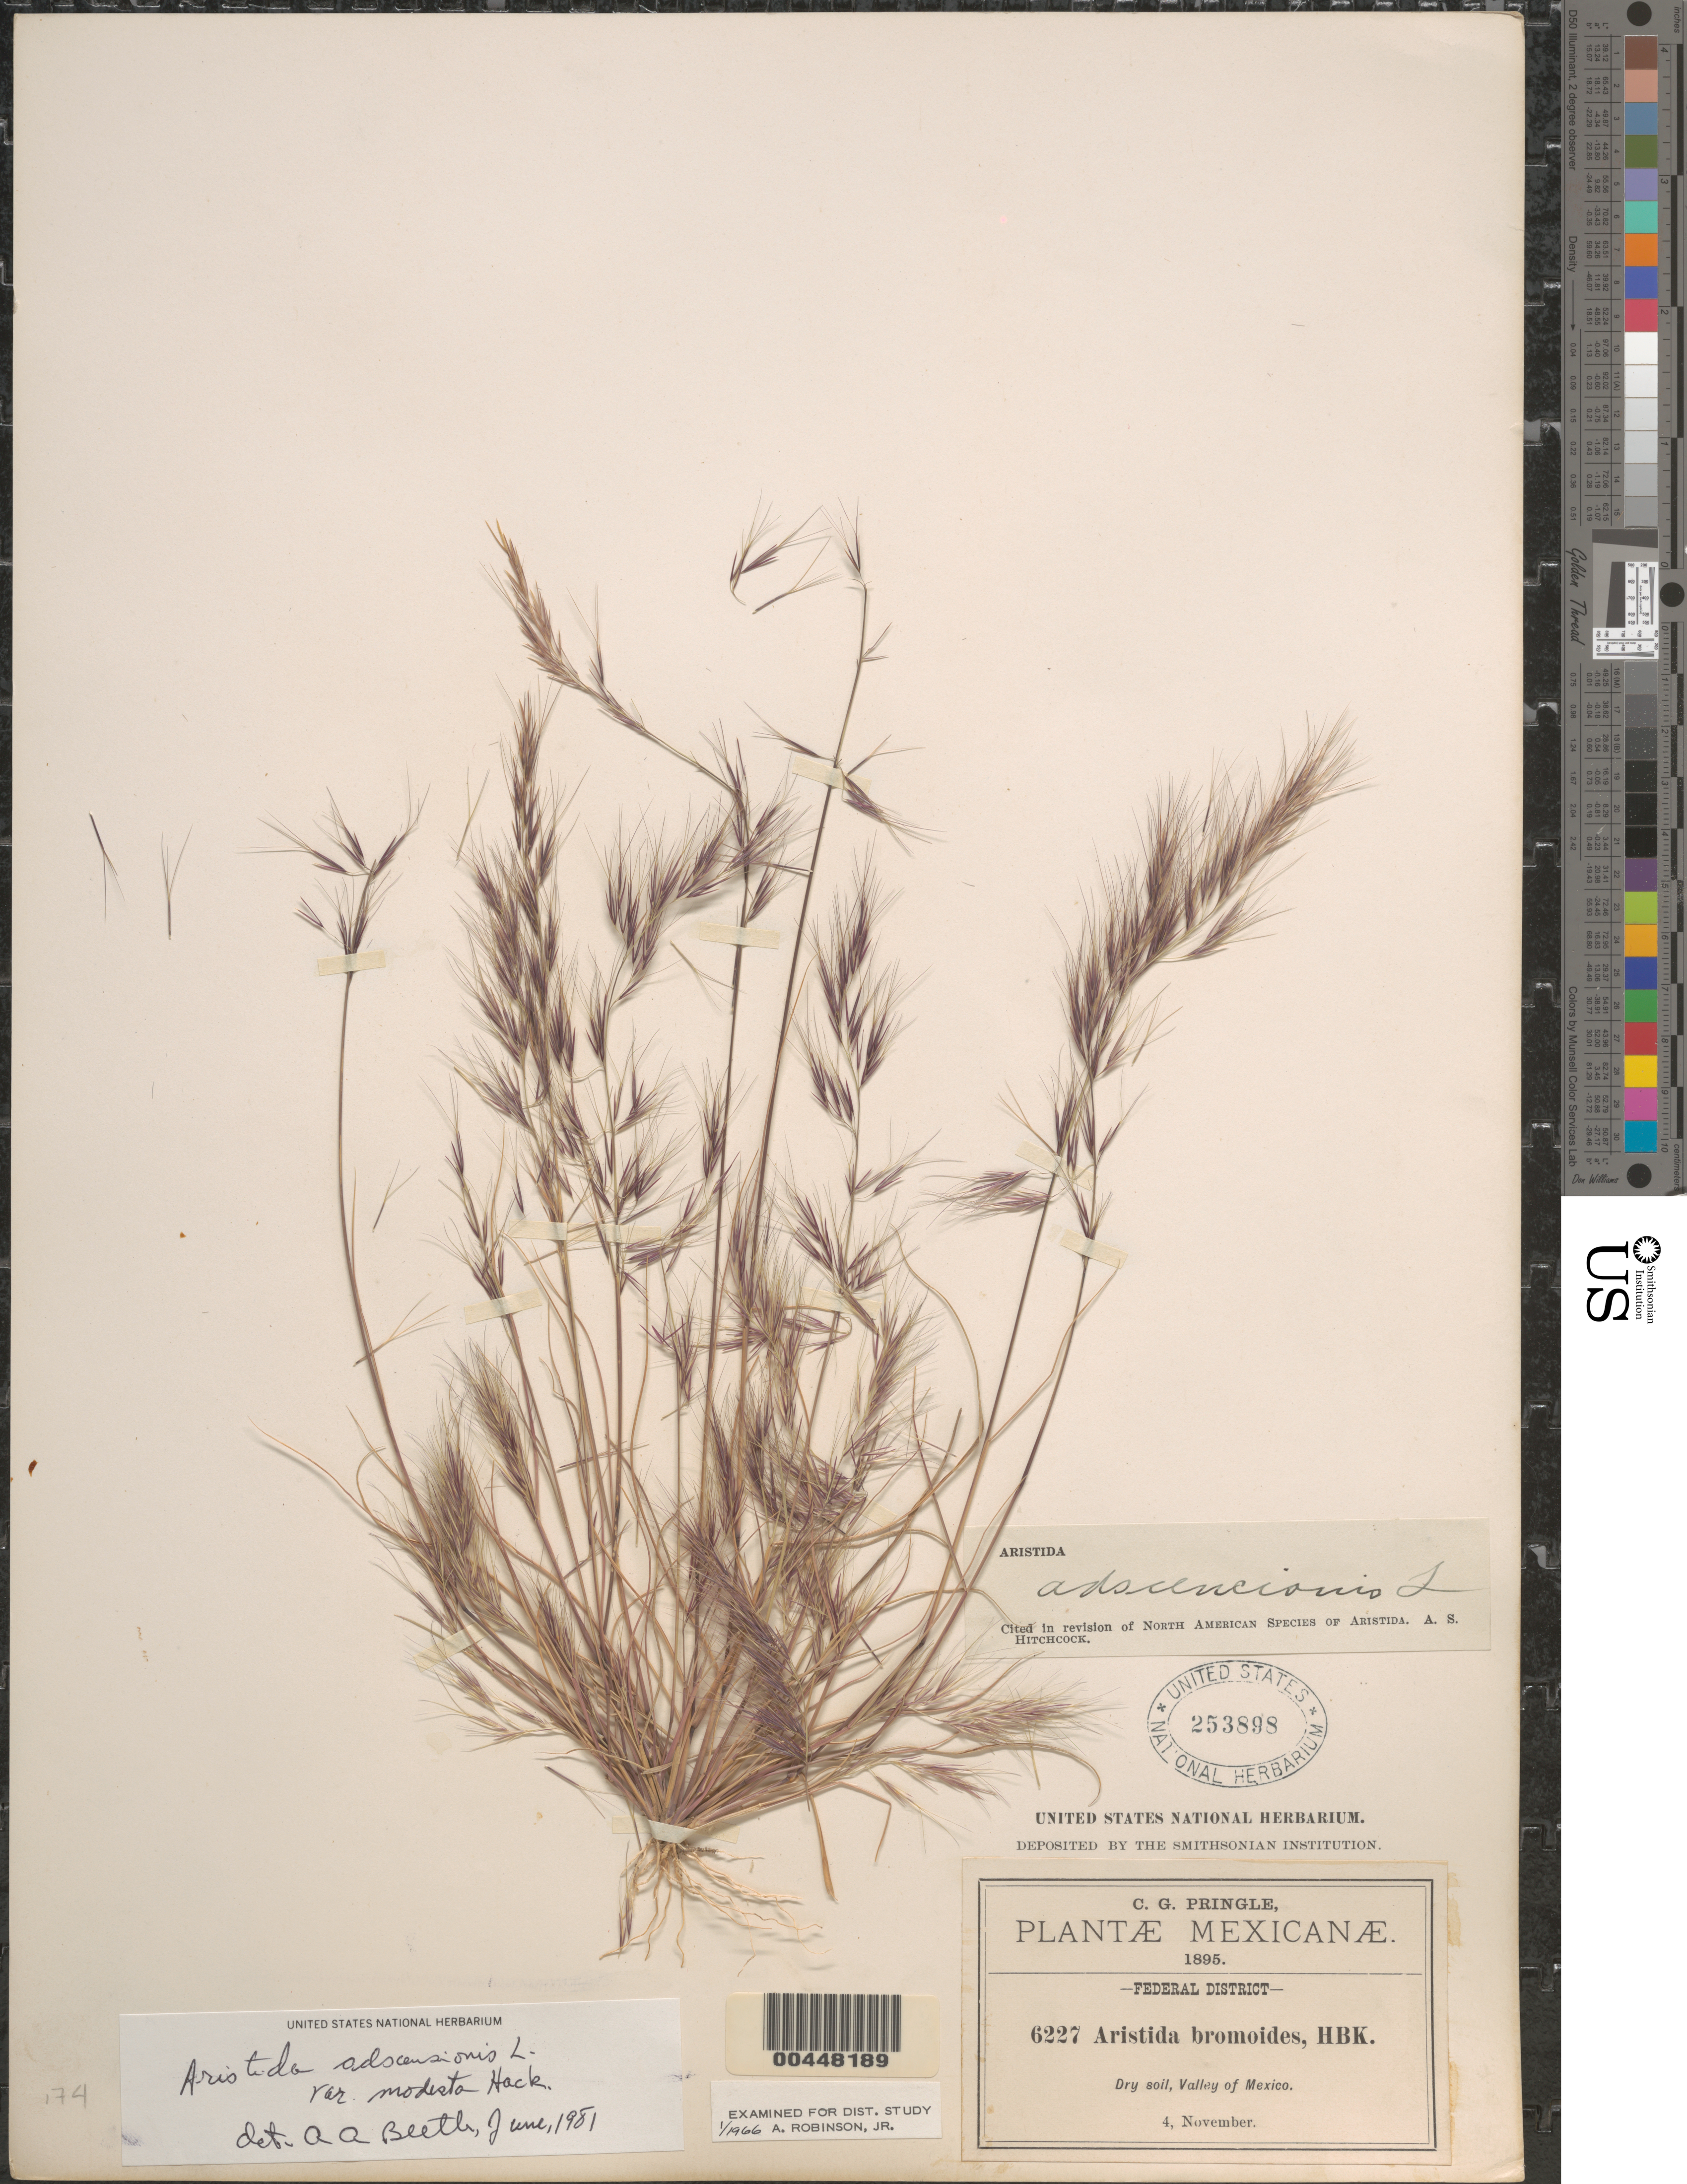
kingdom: Plantae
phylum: Tracheophyta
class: Liliopsida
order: Poales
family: Poaceae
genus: Aristida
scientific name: Aristida adscensionis var. modesta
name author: Hack. in Stuck.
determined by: Beetle, O. A.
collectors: C. G. Pringle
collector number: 6227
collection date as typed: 4 Nov 1895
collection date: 1895-11-04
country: Mexico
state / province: Distrito Federal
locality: Valley of Mexico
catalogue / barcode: US 253898